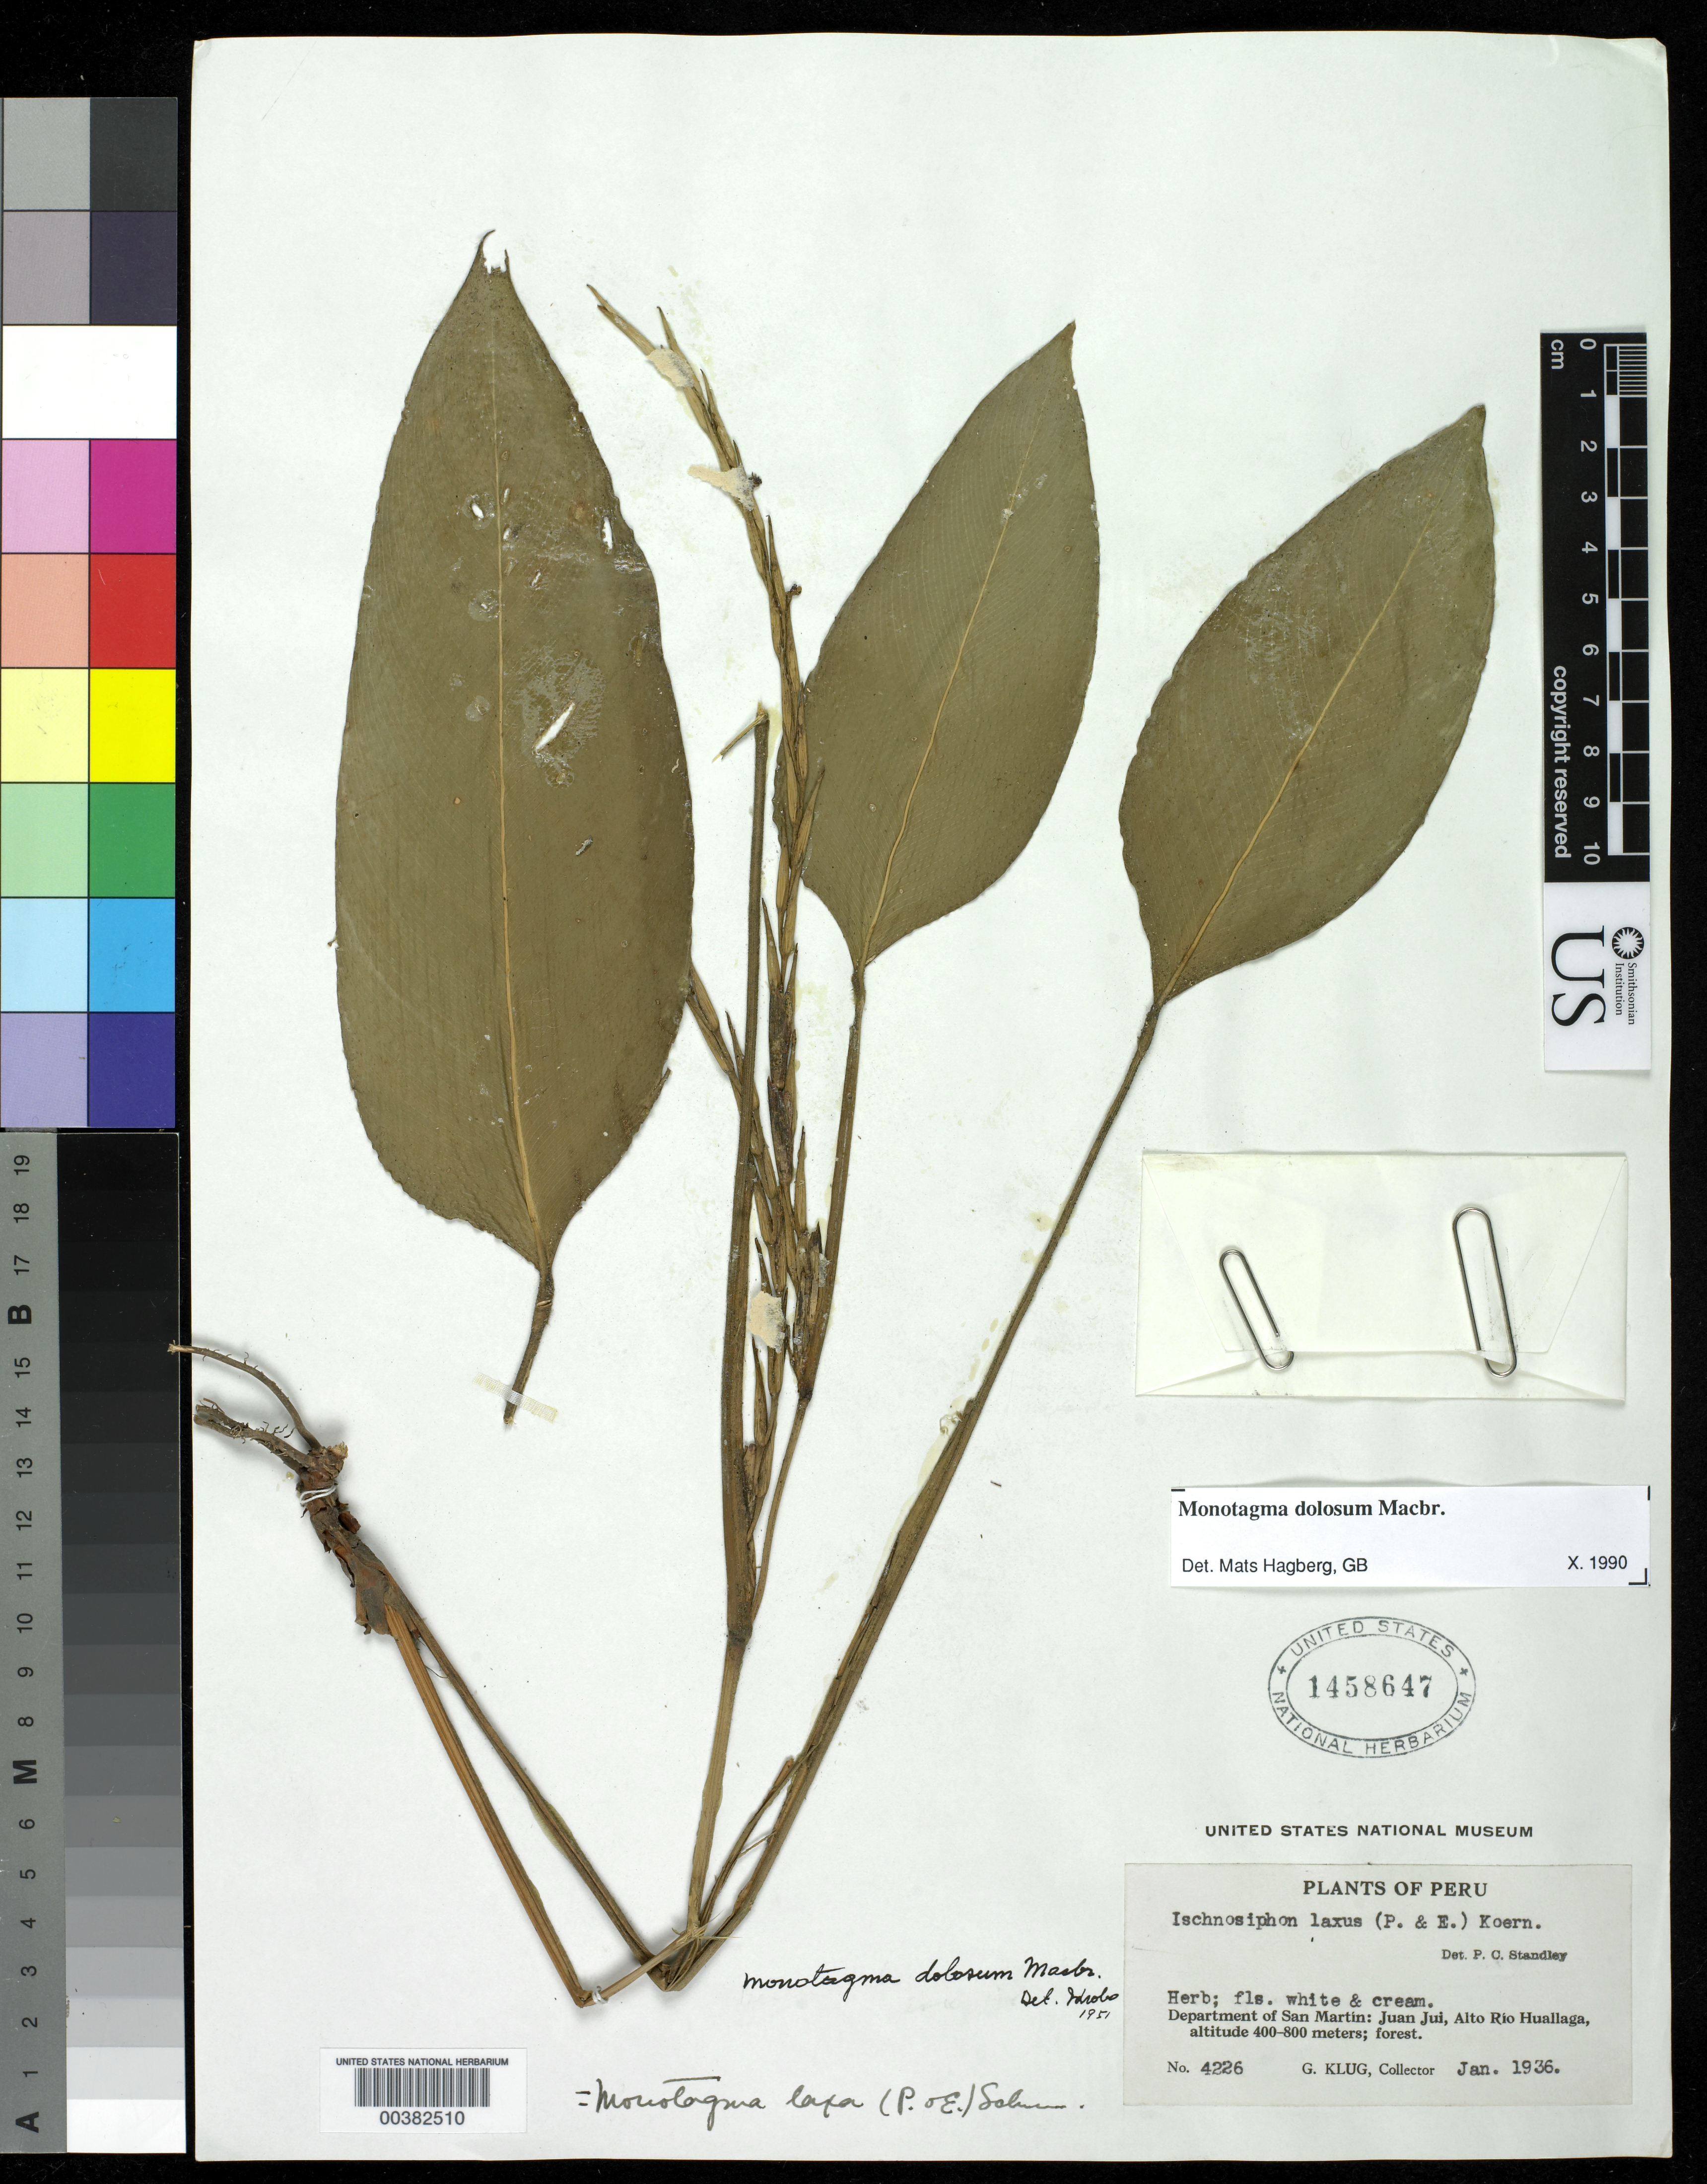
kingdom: Plantae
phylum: Tracheophyta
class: Liliopsida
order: Zingiberales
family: Marantaceae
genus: Monotagma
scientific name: Monotagma dolosum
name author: J.F. Macbr.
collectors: G. Klug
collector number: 4226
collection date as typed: Jan 1936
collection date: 1936-01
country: Peru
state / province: San Martín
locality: Juan jui, alto rio huallaga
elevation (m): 400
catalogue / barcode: US 1458647